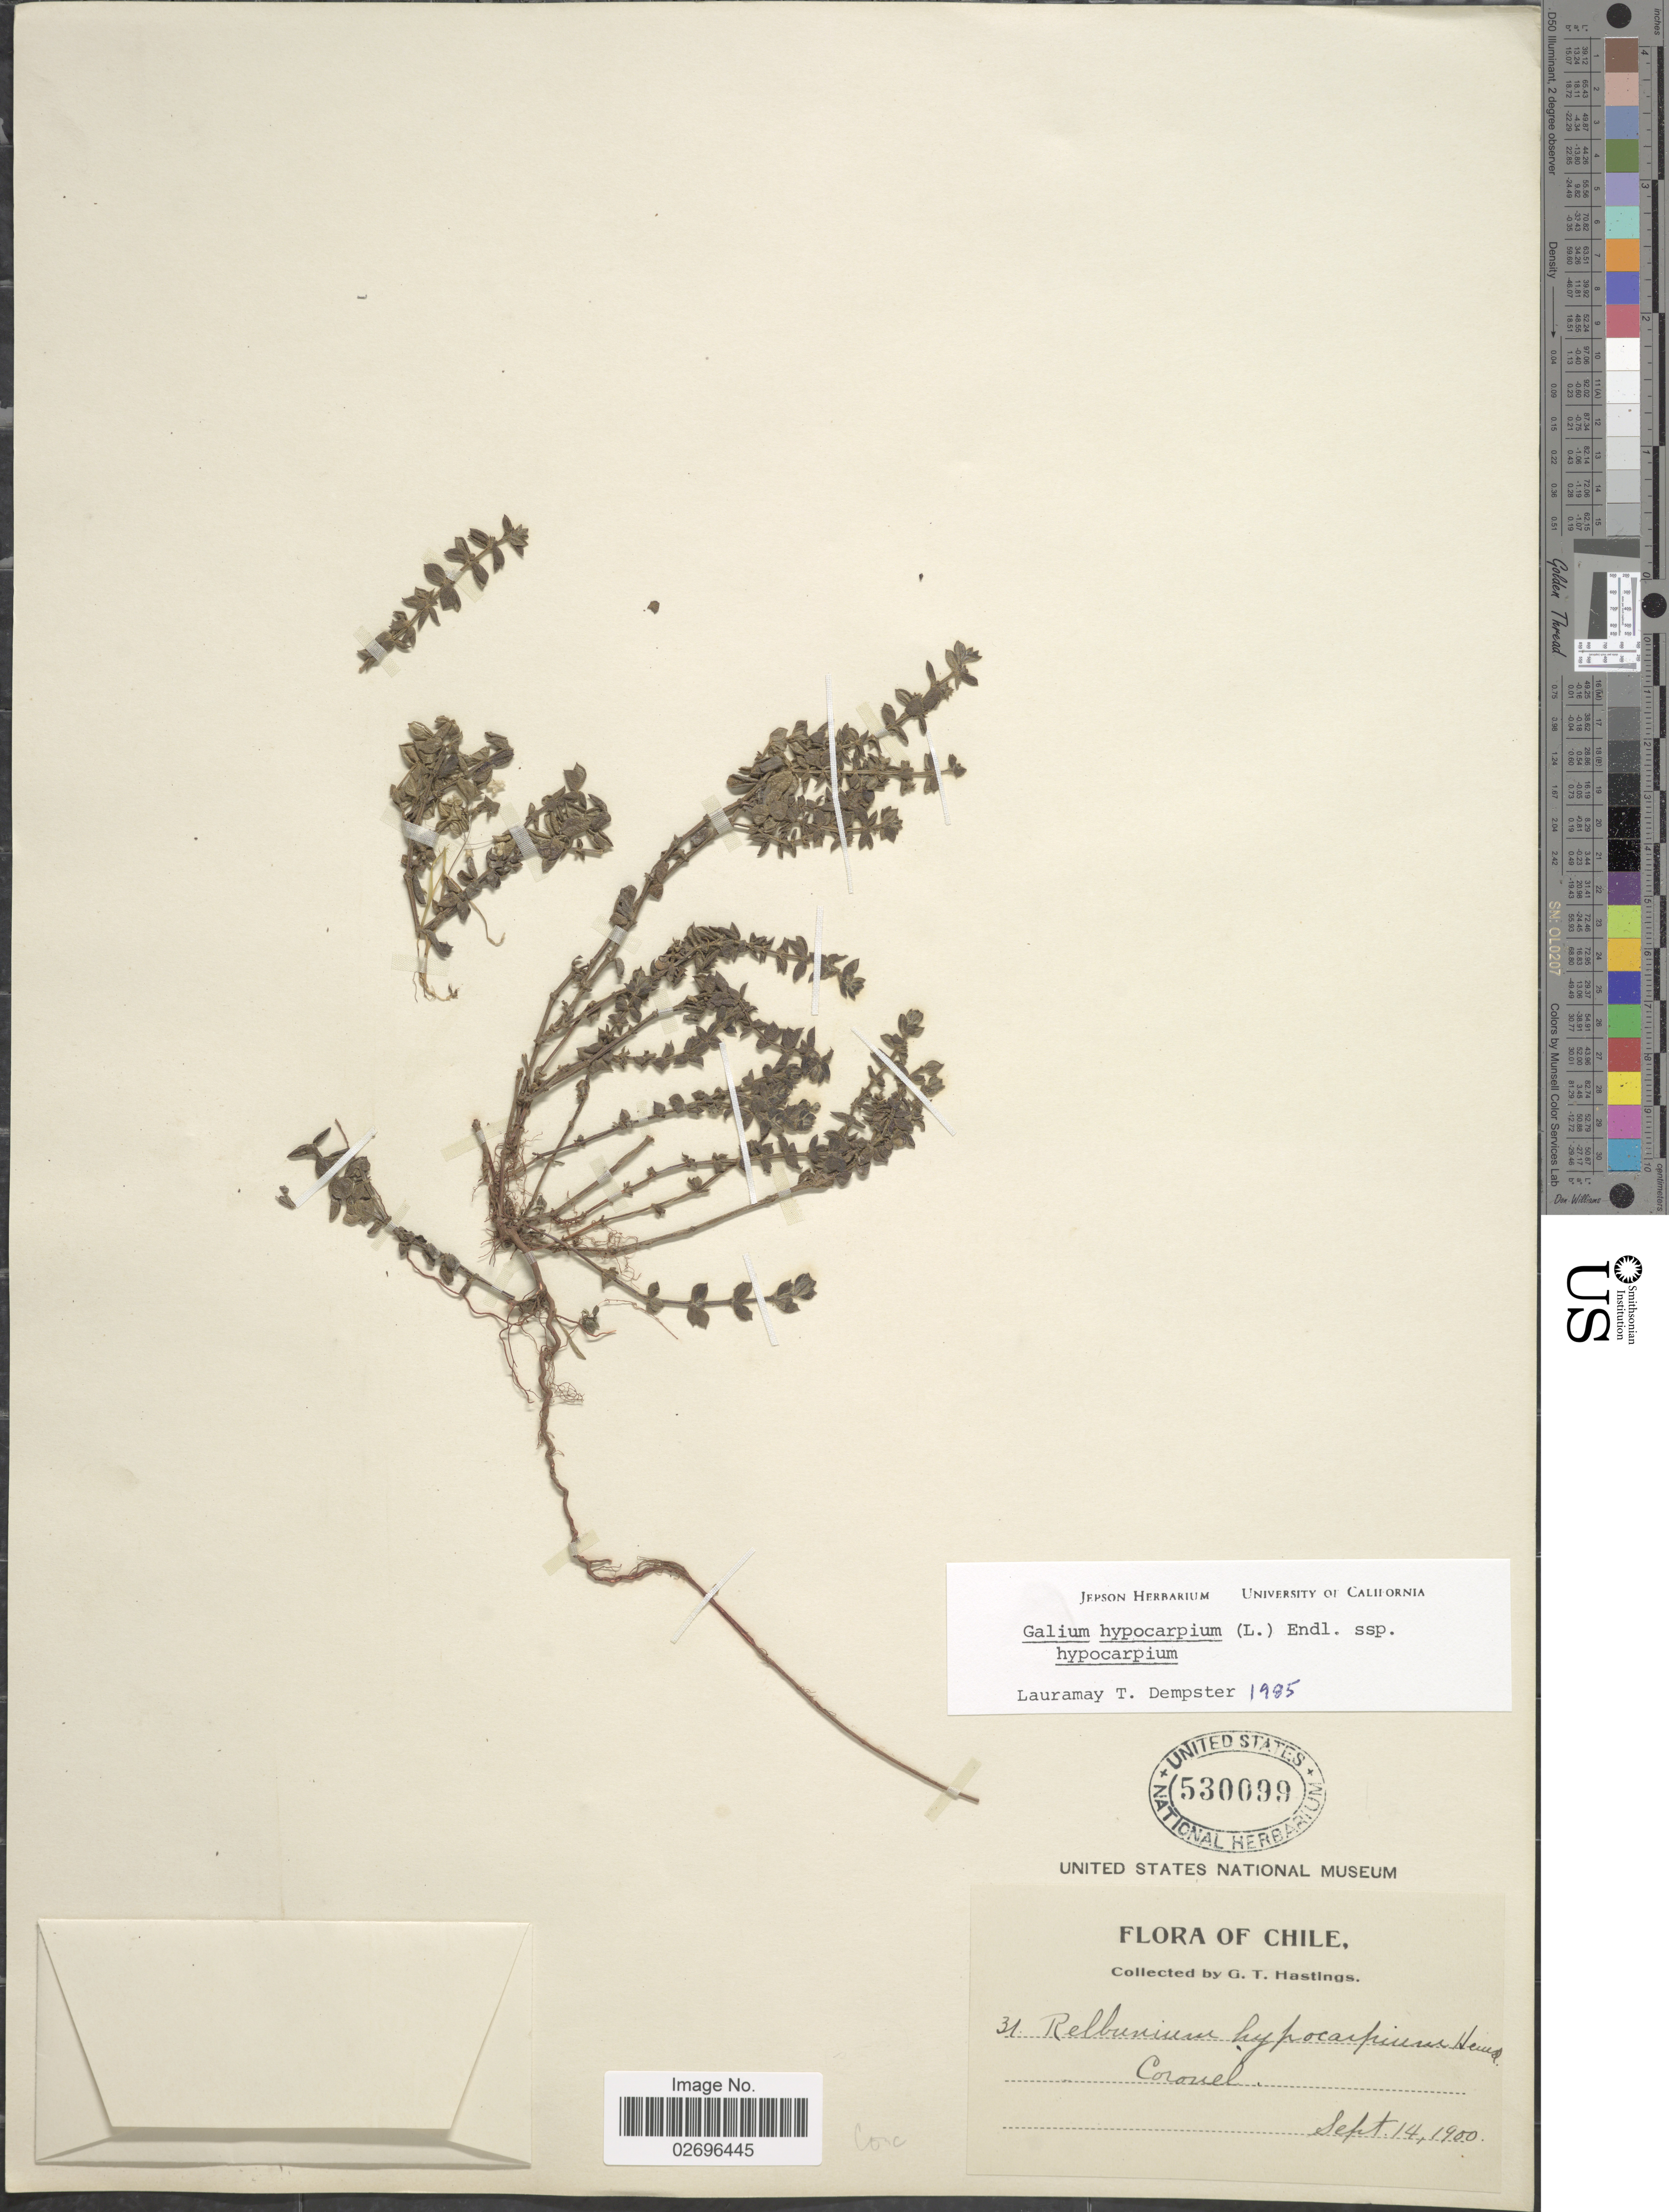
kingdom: Plantae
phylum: Tracheophyta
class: Magnoliopsida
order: Gentianales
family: Rubiaceae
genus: Galium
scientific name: Galium hypocarpium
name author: (L.) Endl. ex Griseb.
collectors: G. Hastings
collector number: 31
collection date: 1900-09-14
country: Chile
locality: Coronel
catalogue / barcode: US 530099